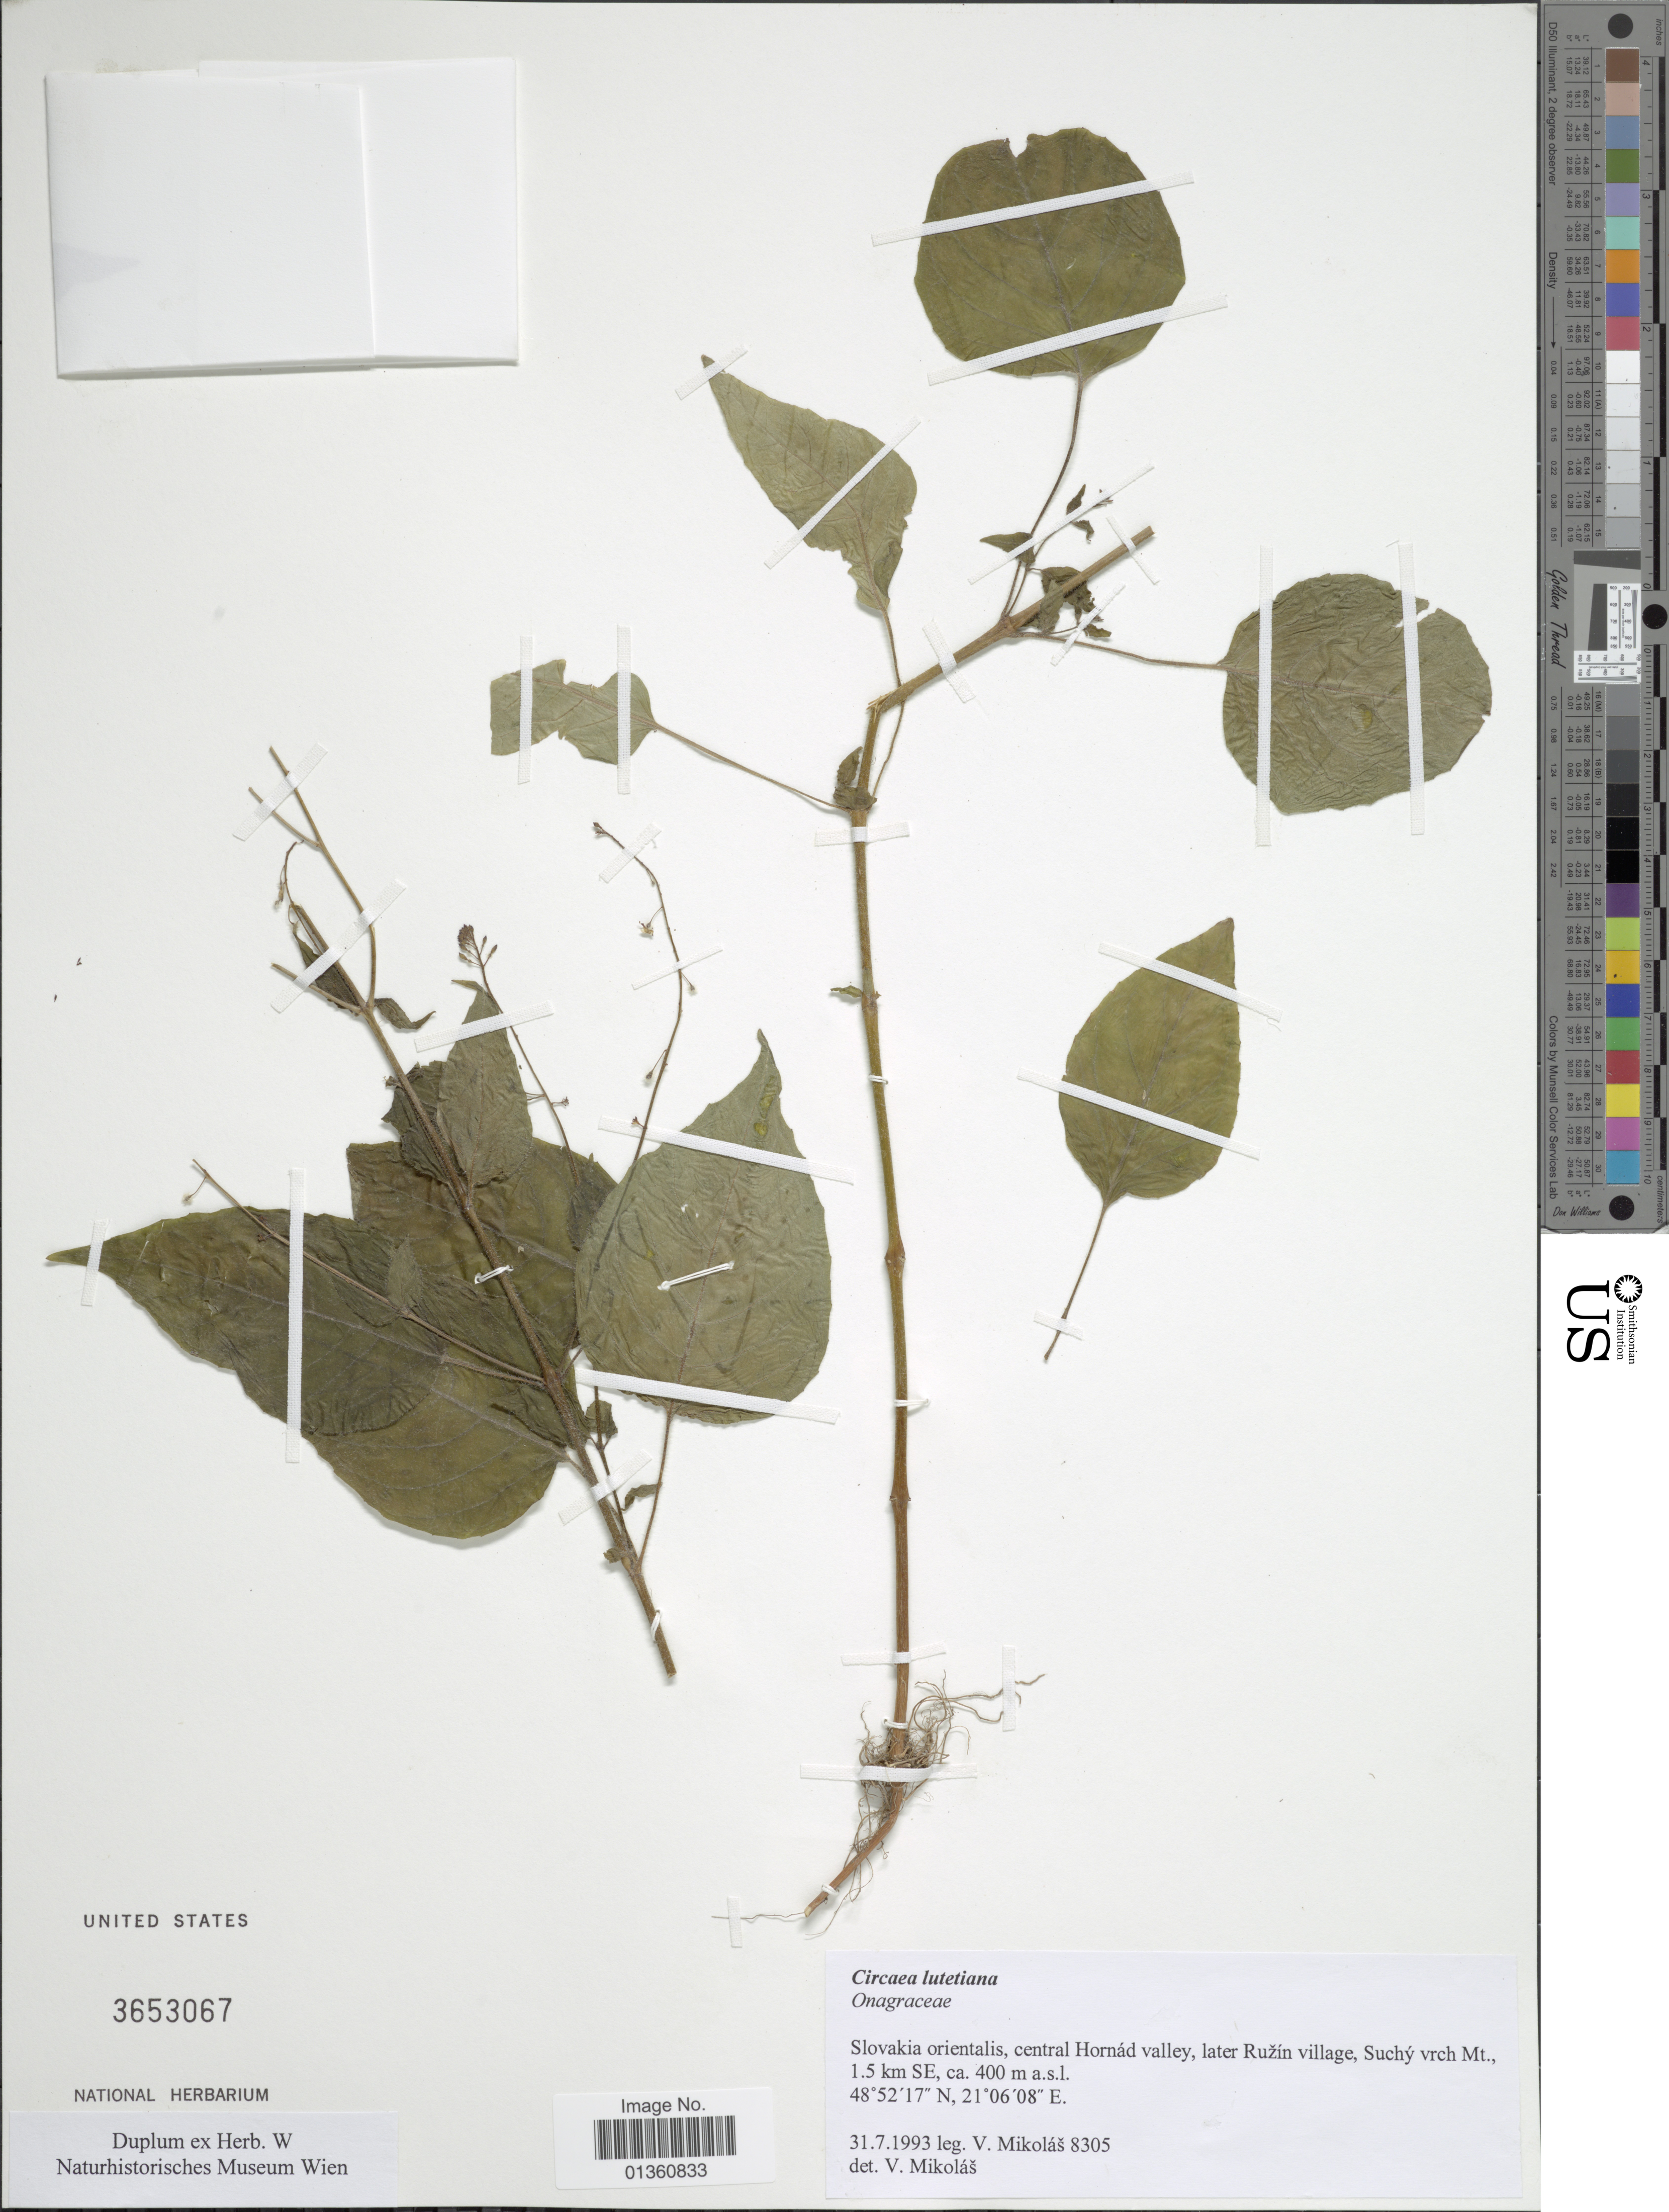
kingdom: Plantae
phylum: Tracheophyta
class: Magnoliopsida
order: Myrtales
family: Onagraceae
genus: Circaea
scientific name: Circaea lutetiana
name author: L.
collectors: V. Mikolás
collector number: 8305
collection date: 1993-07-31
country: Slovakia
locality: Slovakia orientalis, central Hornád valley, later Ruzín village, Suchy vrch Mt., 1.5 km SE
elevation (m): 400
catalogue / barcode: US 3653067